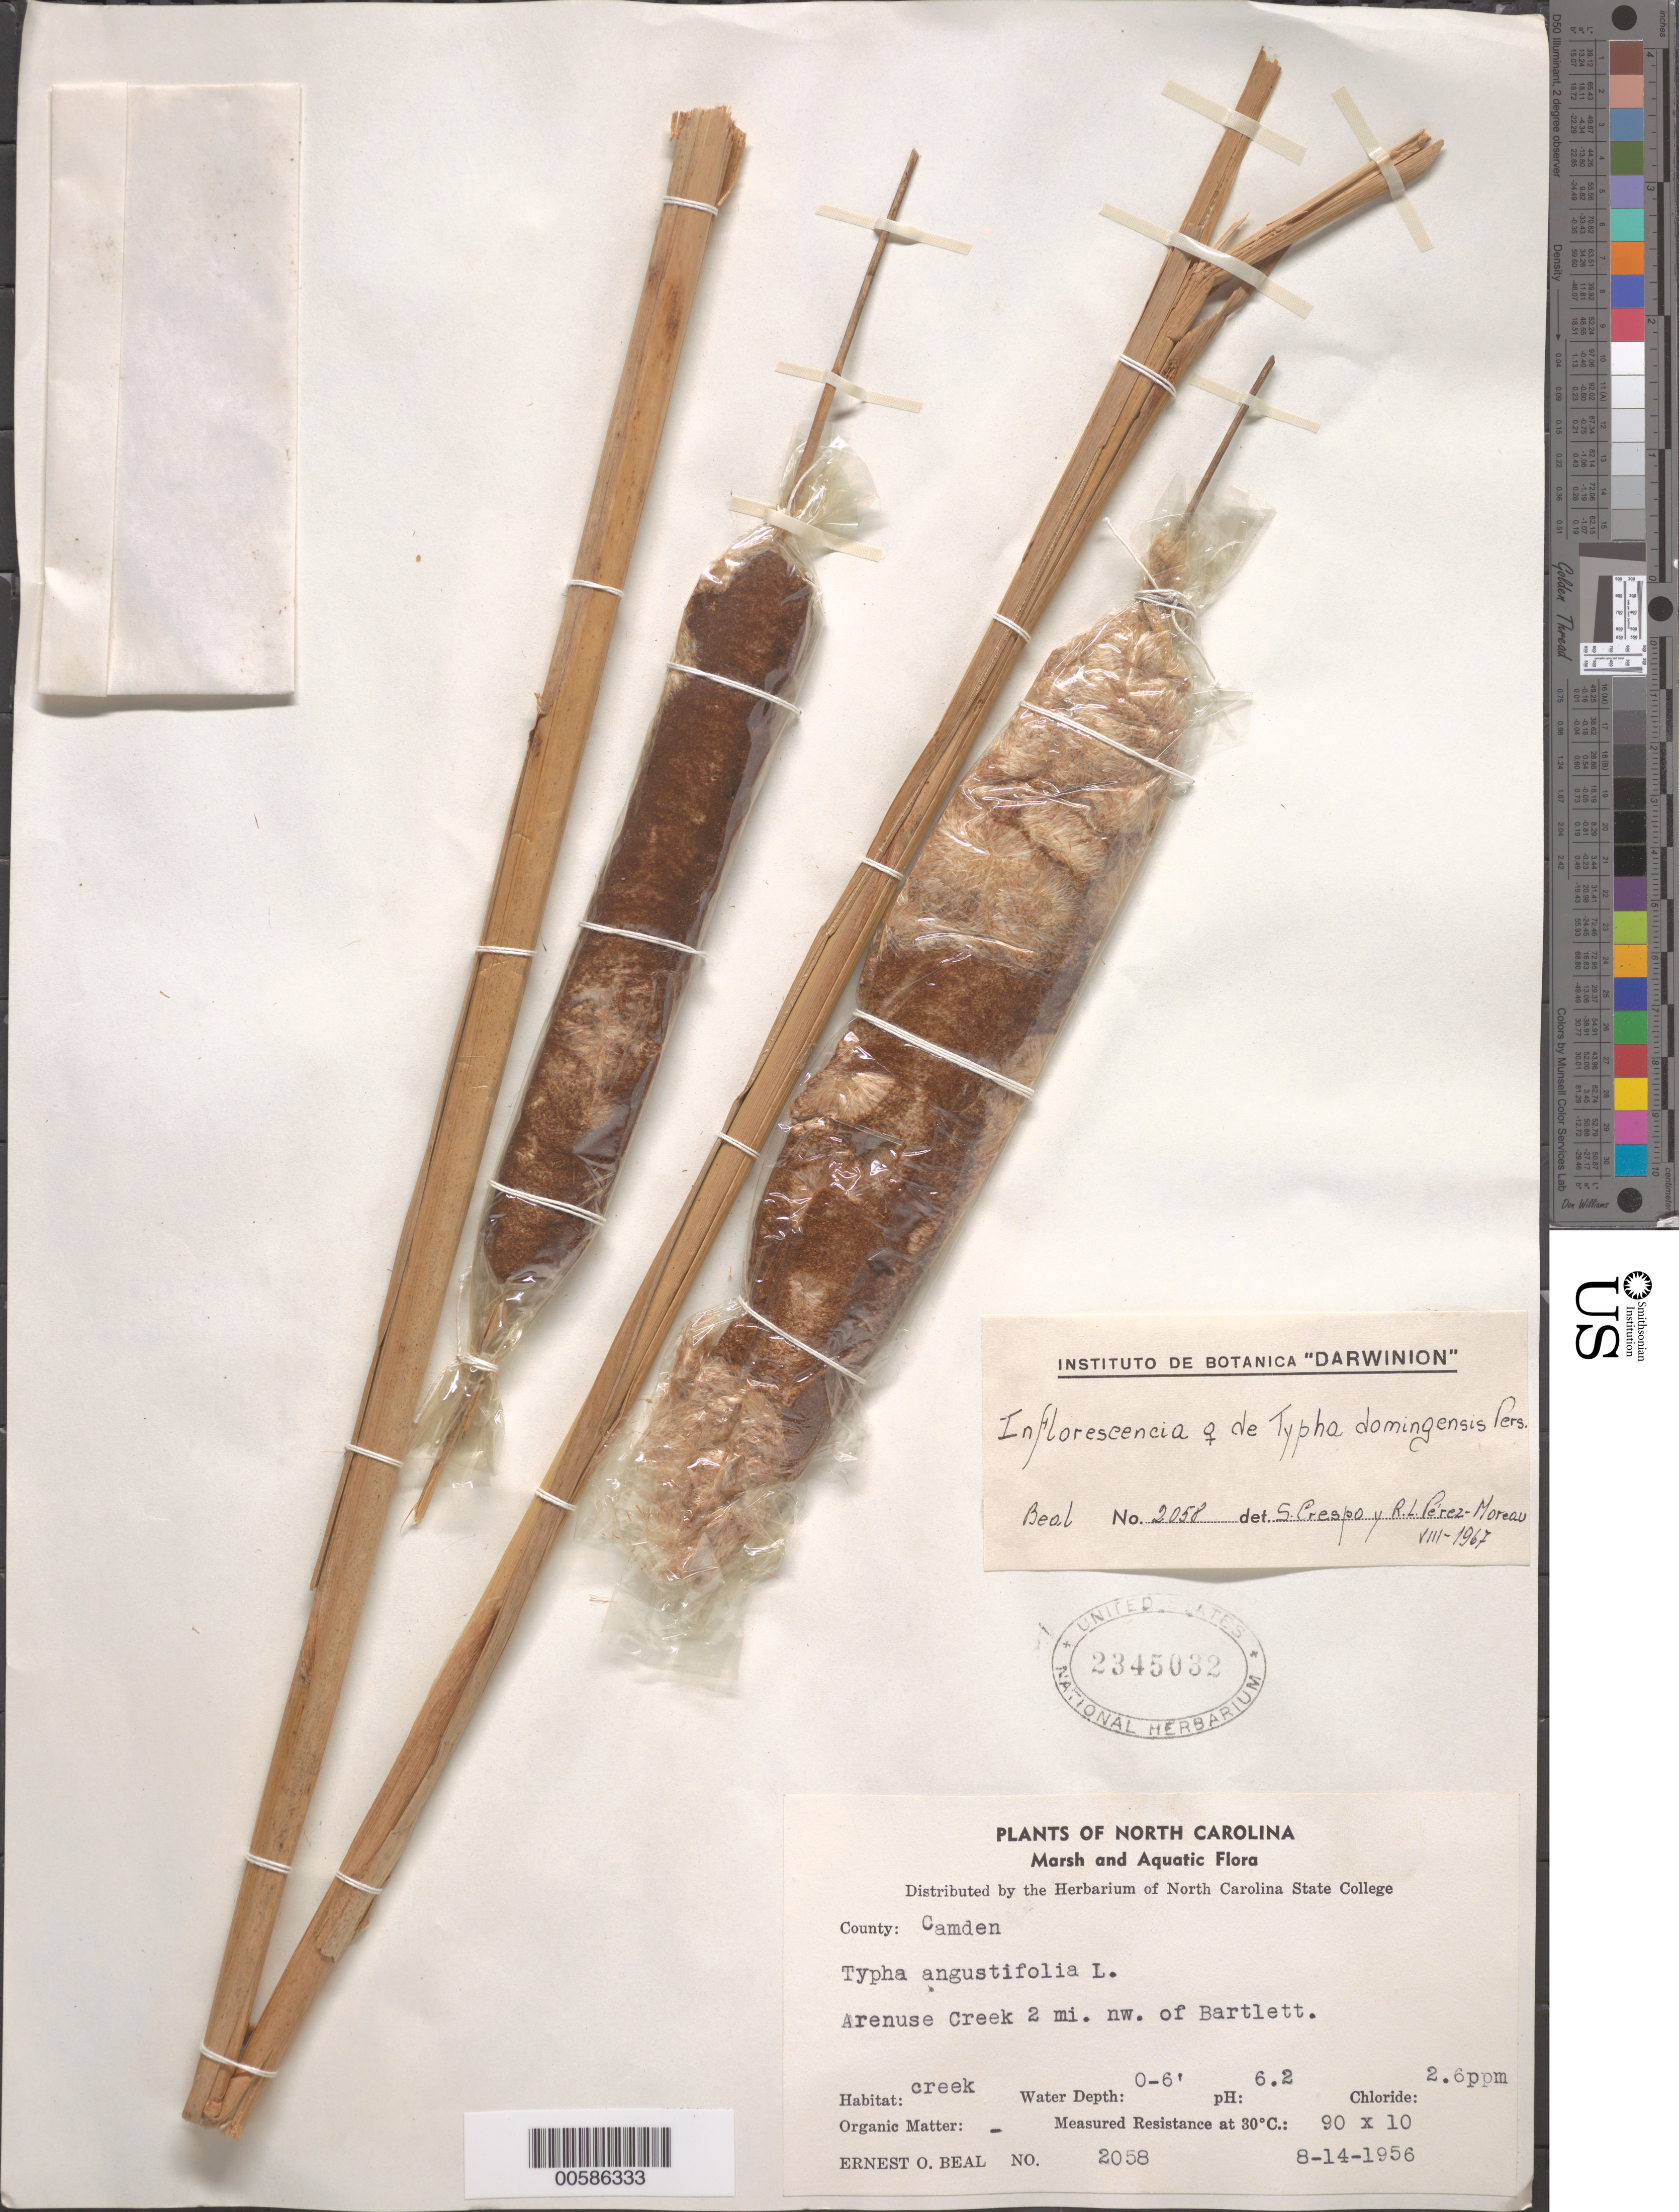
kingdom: Plantae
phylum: Tracheophyta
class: Liliopsida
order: Poales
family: Typhaceae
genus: Typha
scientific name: Typha domingensis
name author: Pers.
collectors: E. Beal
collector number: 2058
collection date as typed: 14 Aug 1956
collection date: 1956-08-14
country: United States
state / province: North Carolina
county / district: Camden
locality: Arenuse Creek, NW of Bartlett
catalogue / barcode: US 2345032